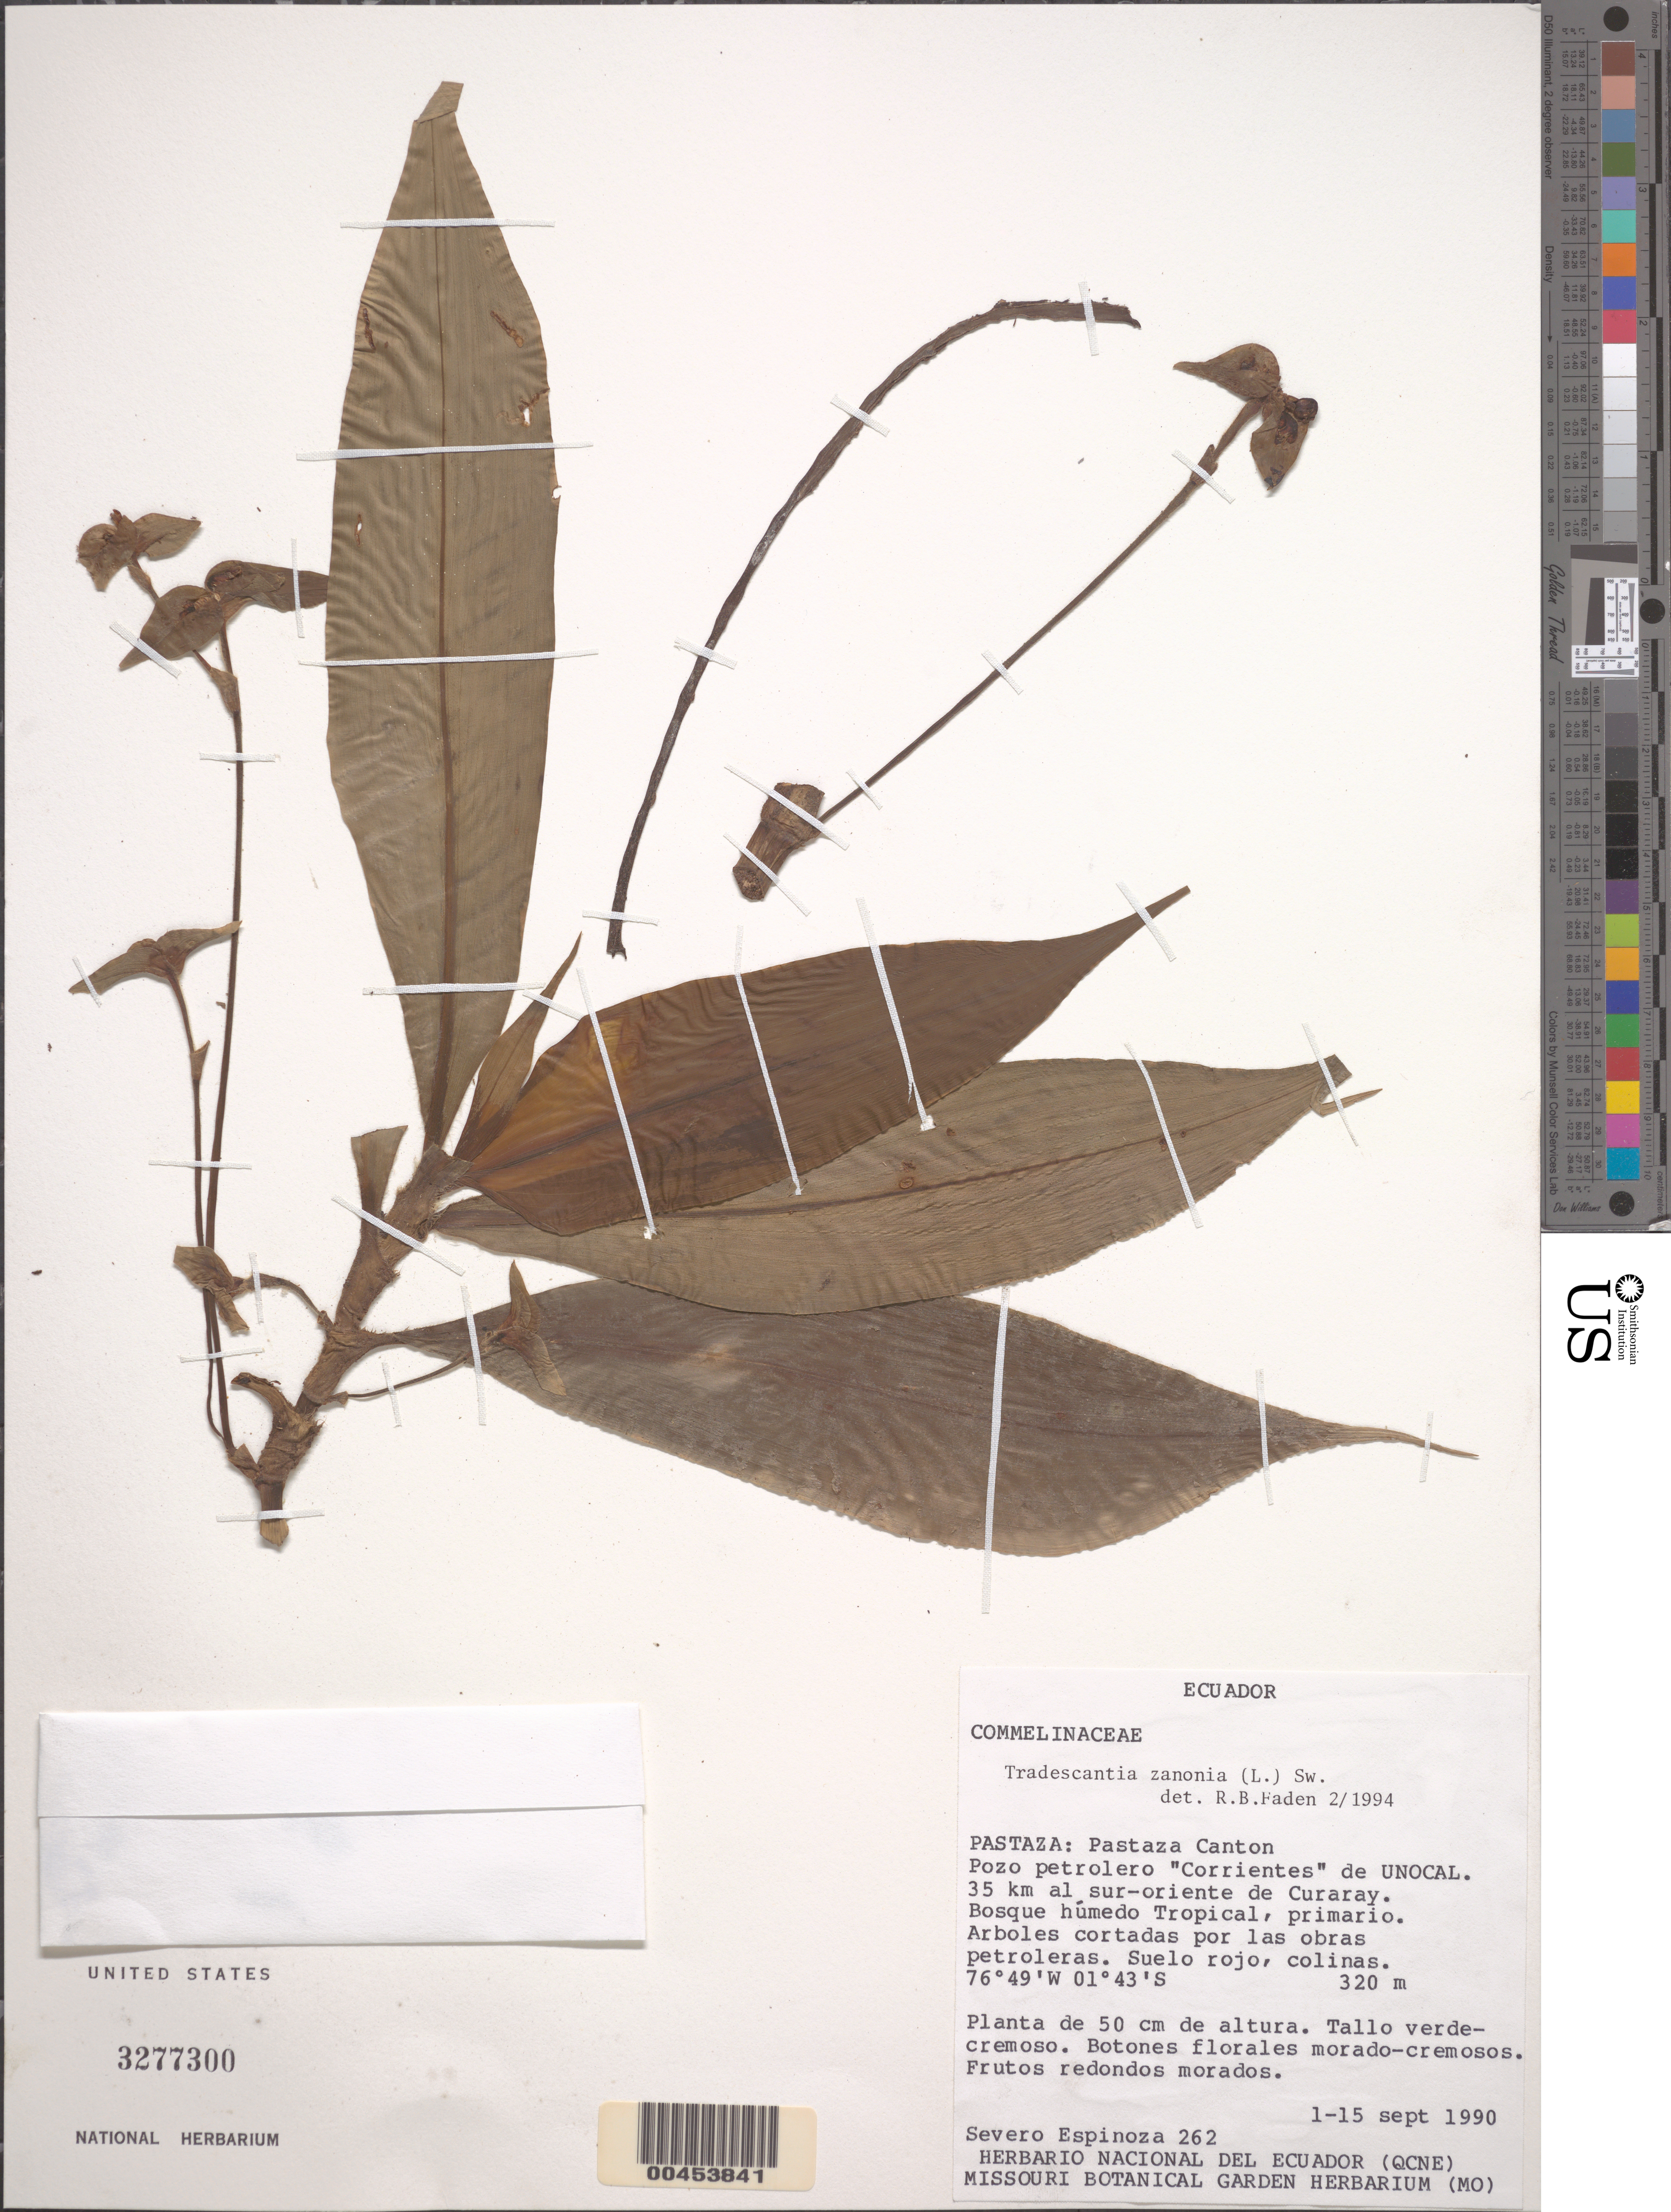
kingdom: Plantae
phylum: Tracheophyta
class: Liliopsida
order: Commelinales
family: Commelinaceae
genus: Tradescantia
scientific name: Tradescantia zanonia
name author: (L.) Sw.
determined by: Faden, Robert B., (US), Smithsonian Institution - National Museum of Natural History (UNITED STATES)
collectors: S. Espinoza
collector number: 262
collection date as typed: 01 Sep 1990 to 15 Sep 1990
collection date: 1990-09-01/1990-09-15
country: Ecuador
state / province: Pastaza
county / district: Pastaza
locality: Pastaza Canton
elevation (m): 320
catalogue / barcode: US 3277300